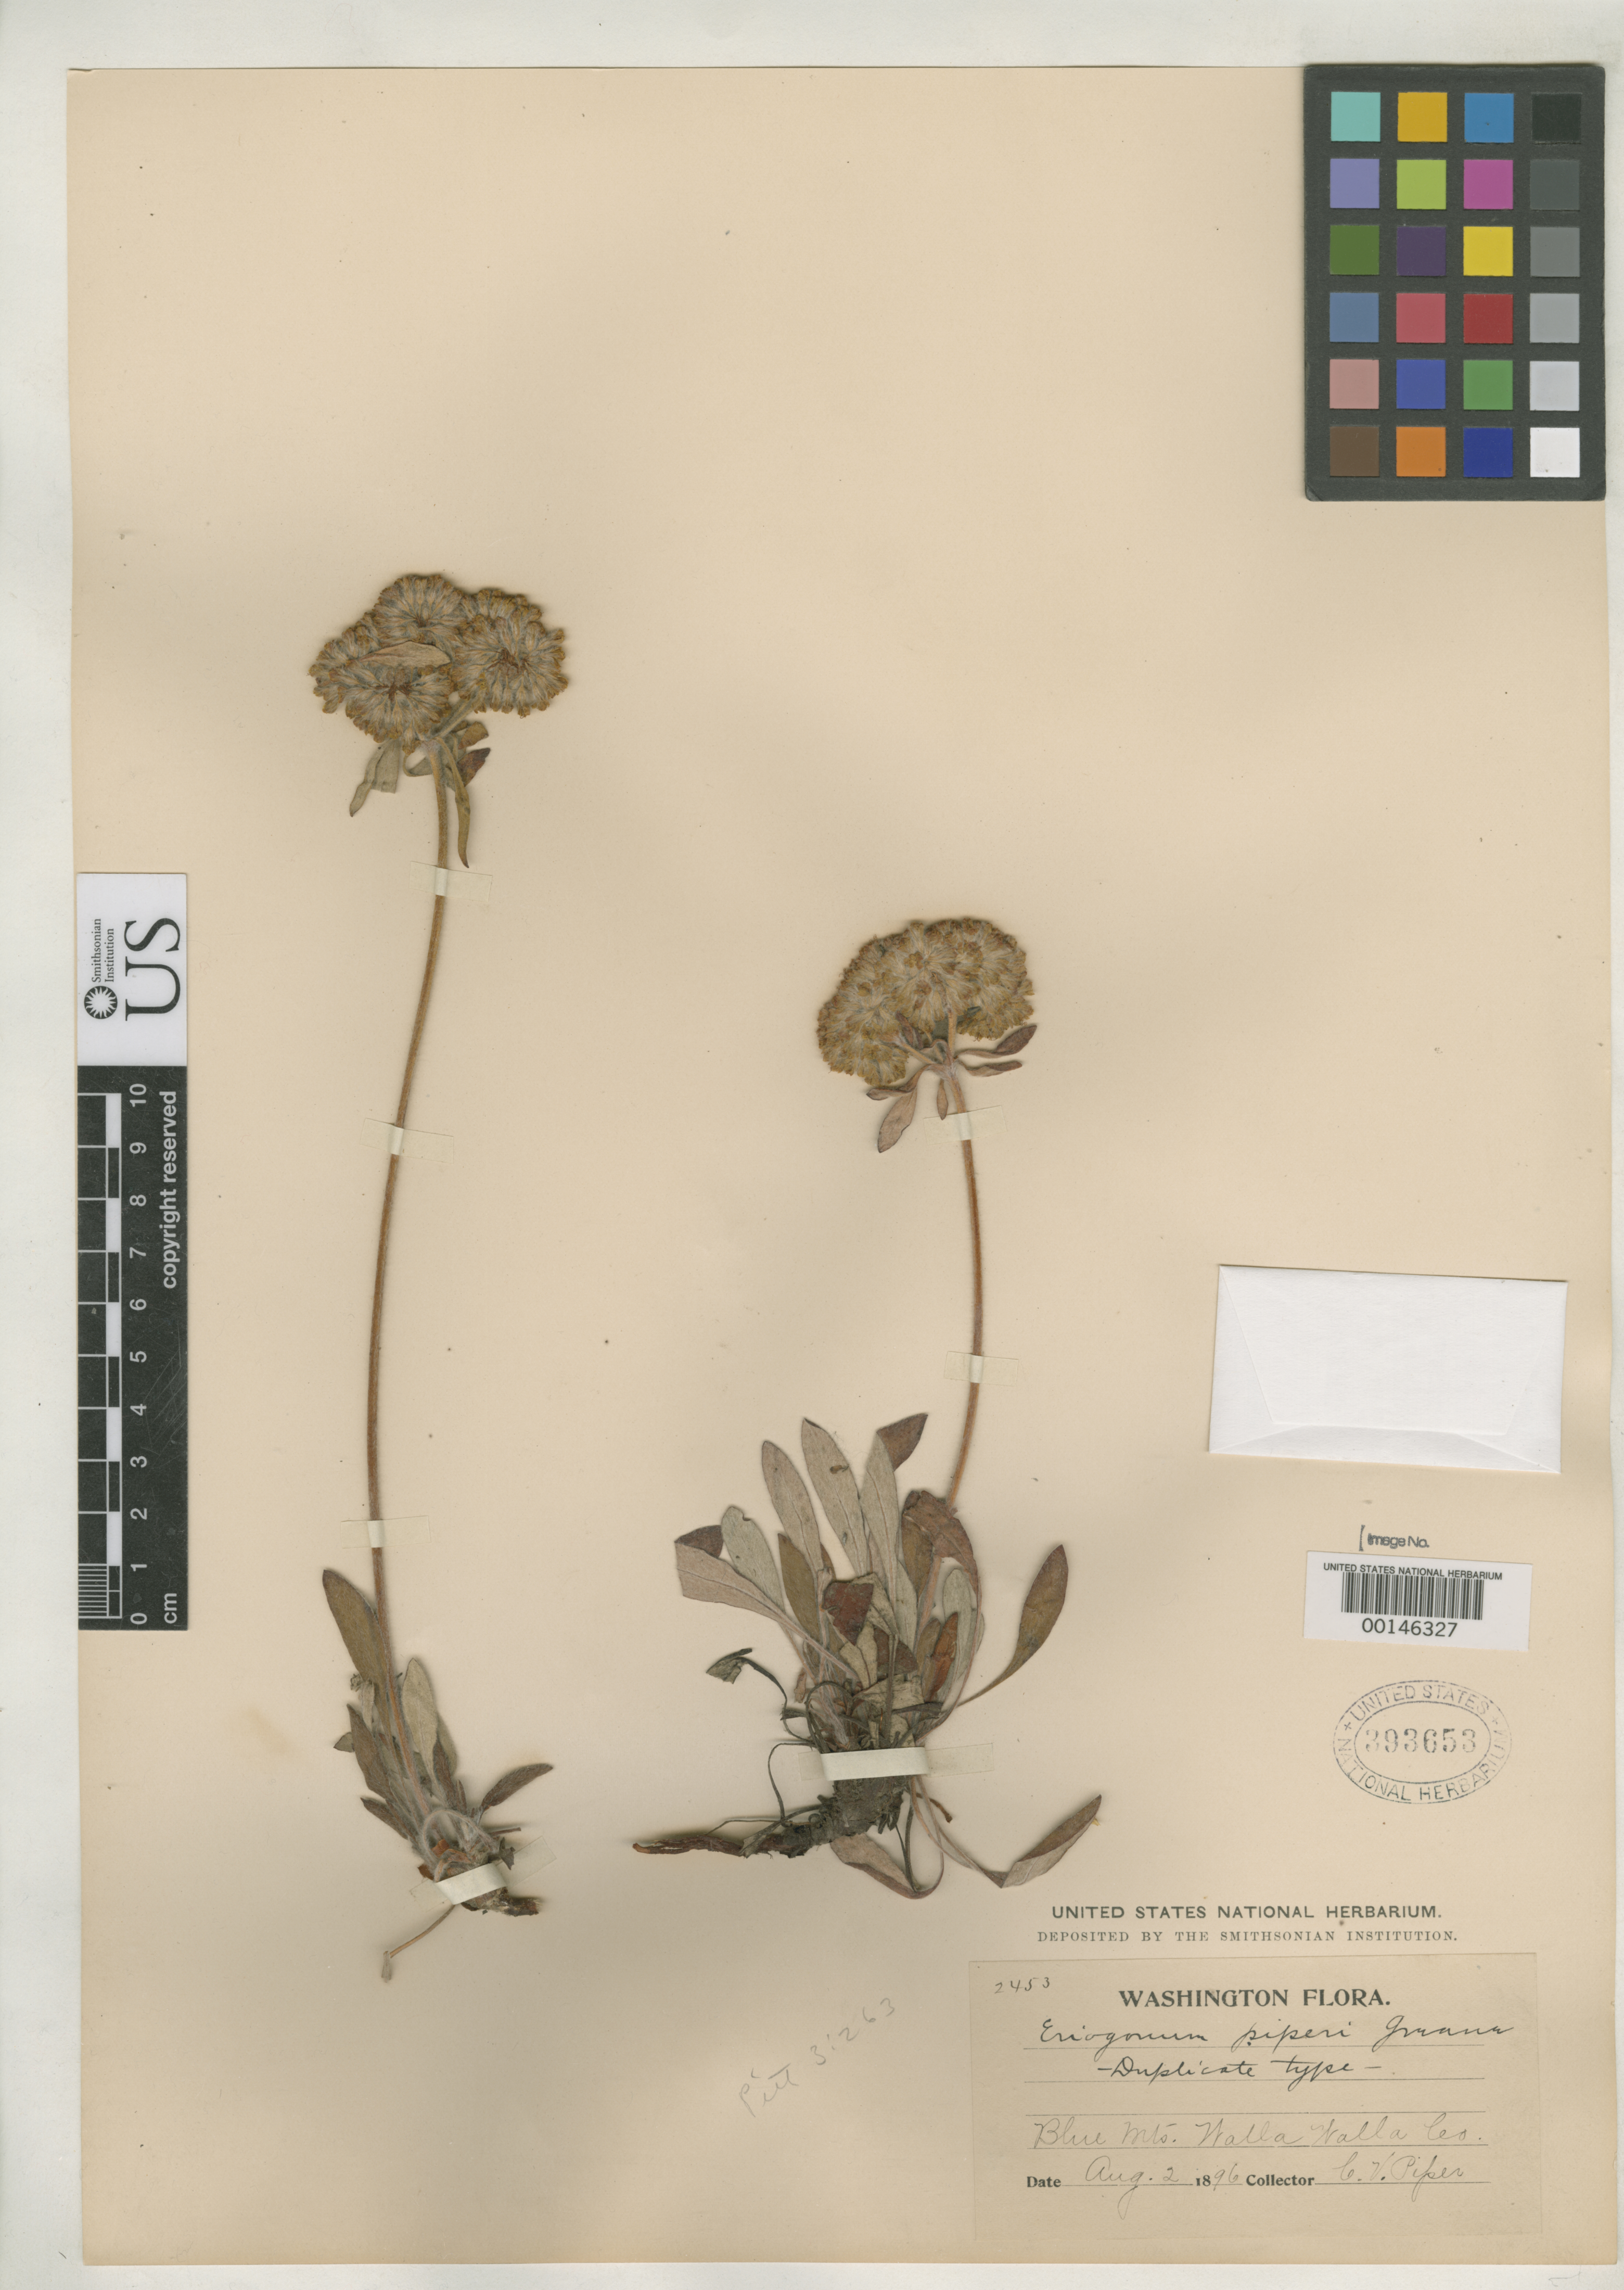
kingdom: Plantae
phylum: Tracheophyta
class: Magnoliopsida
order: Caryophyllales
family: Polygonaceae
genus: Eriogonum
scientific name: Eriogonum piperi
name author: Greene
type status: Holotype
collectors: C. V. Piper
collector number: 2453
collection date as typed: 02 Aug 1896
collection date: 1896-08-02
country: United States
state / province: Washington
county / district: Walla Walla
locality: Blue Mts.; alt. 5000 Ft.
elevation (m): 1524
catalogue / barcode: US 393653